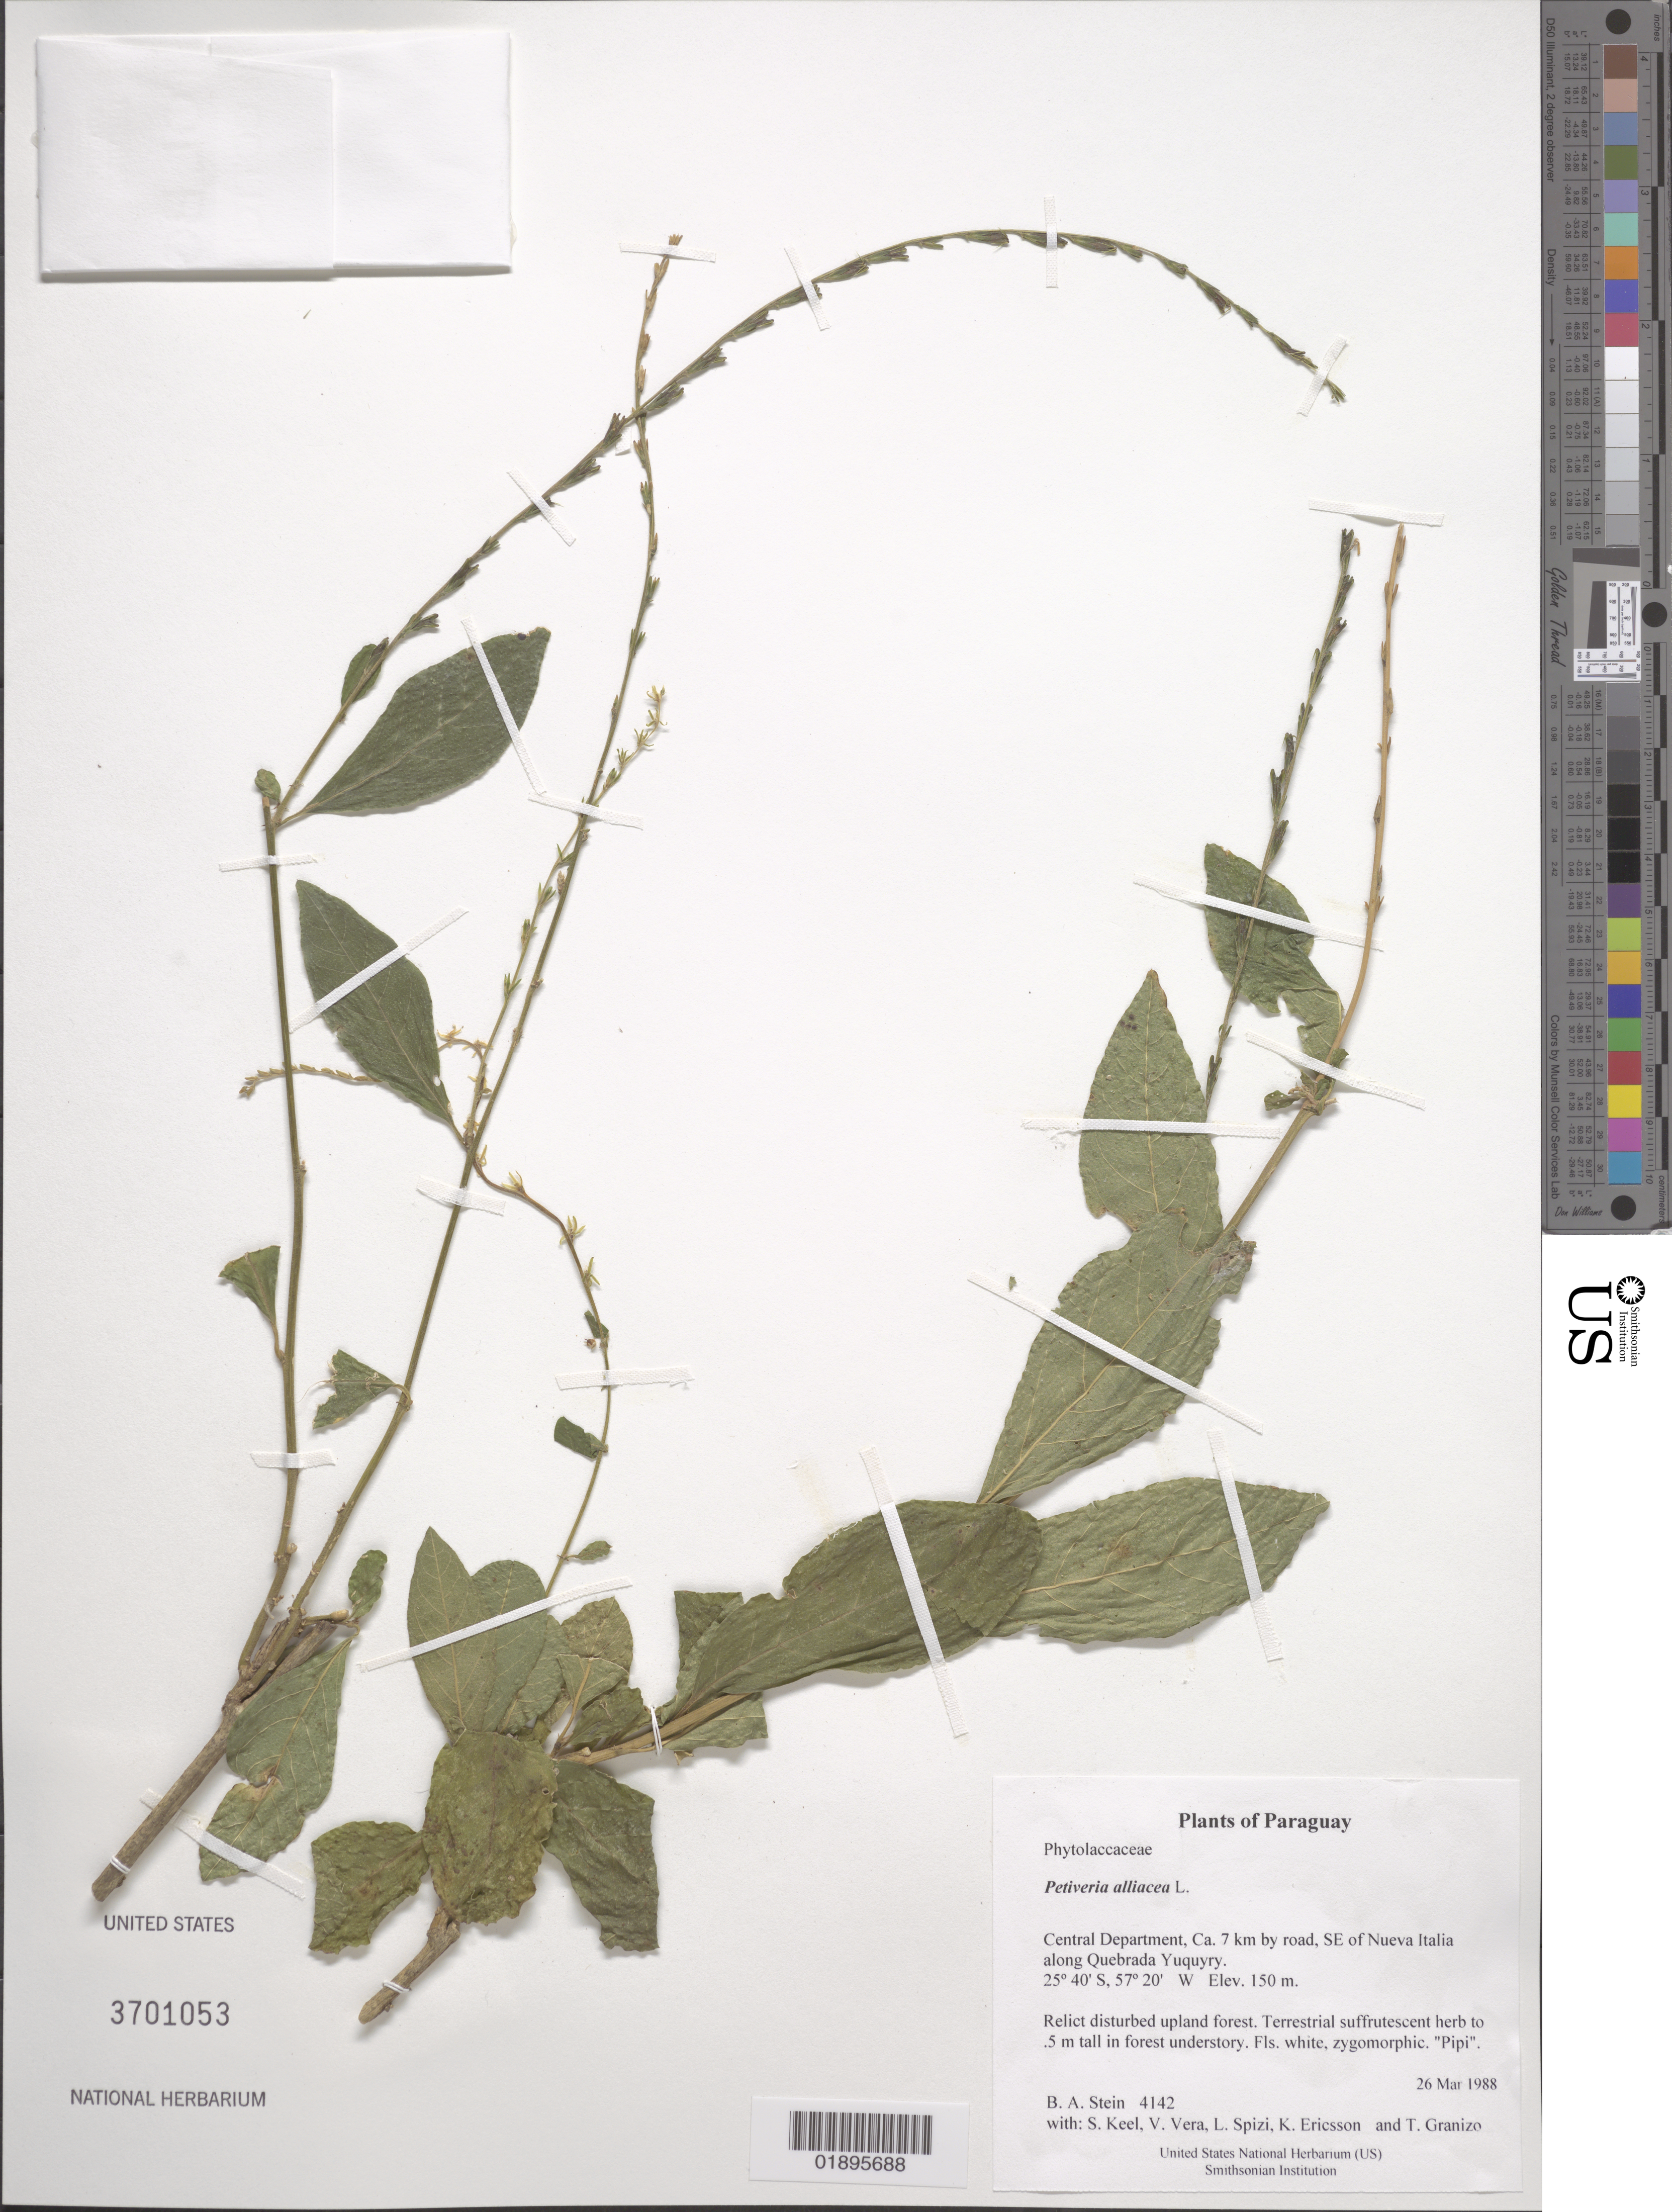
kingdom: Plantae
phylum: Tracheophyta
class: Magnoliopsida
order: Caryophyllales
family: Phytolaccaceae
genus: Petiveria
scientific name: Petiveria alliacea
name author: L.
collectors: B. A. Stein, S. Keel, V. Vera, L. Spizi, K. Ericsson & T. Granizo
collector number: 4142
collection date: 1988-03-26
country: Paraguay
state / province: Central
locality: Ca. 7 km by road, SE of Nueva Italia along Quebrada Yuguyry.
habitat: Relict disturbed upland forest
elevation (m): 150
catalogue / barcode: US 3701053